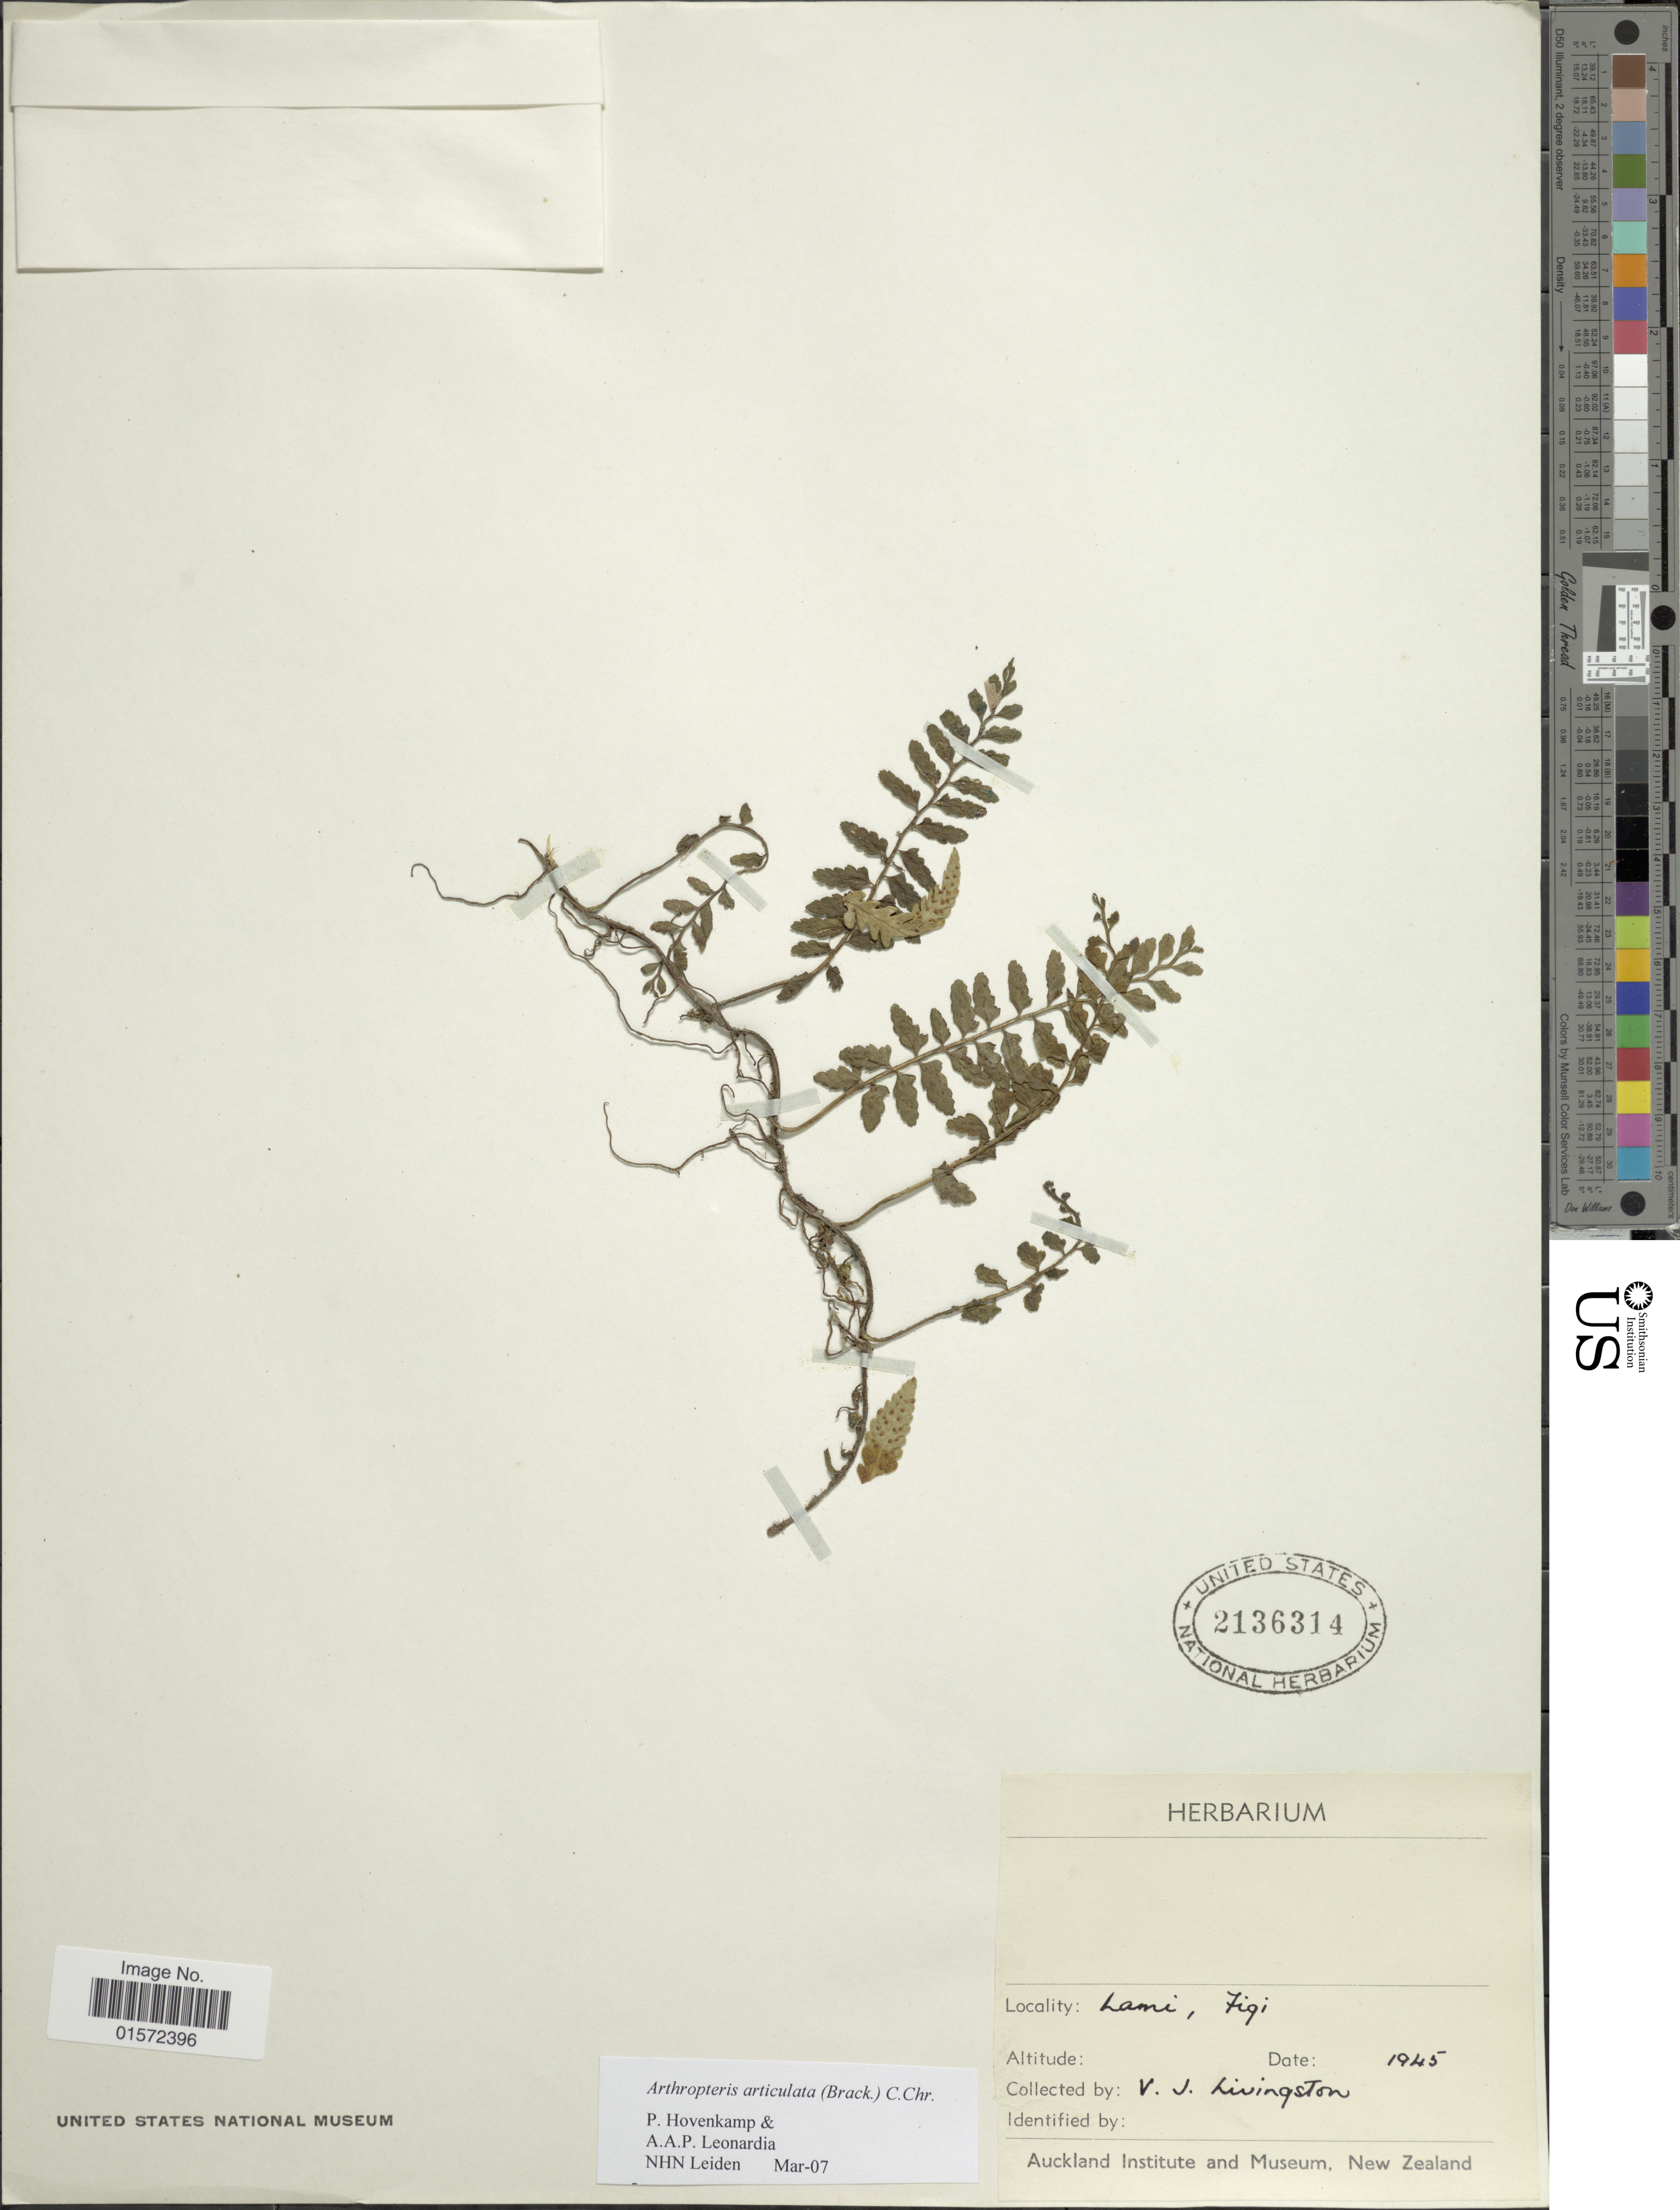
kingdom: Plantae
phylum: Tracheophyta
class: Polypodiopsida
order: Polypodiales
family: Tectariaceae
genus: Arthropteris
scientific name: Arthropteris articulata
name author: (Brack.) C. Chr.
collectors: V. Livingston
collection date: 1945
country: Fiji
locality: Lami, Figi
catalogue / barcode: US 2136314